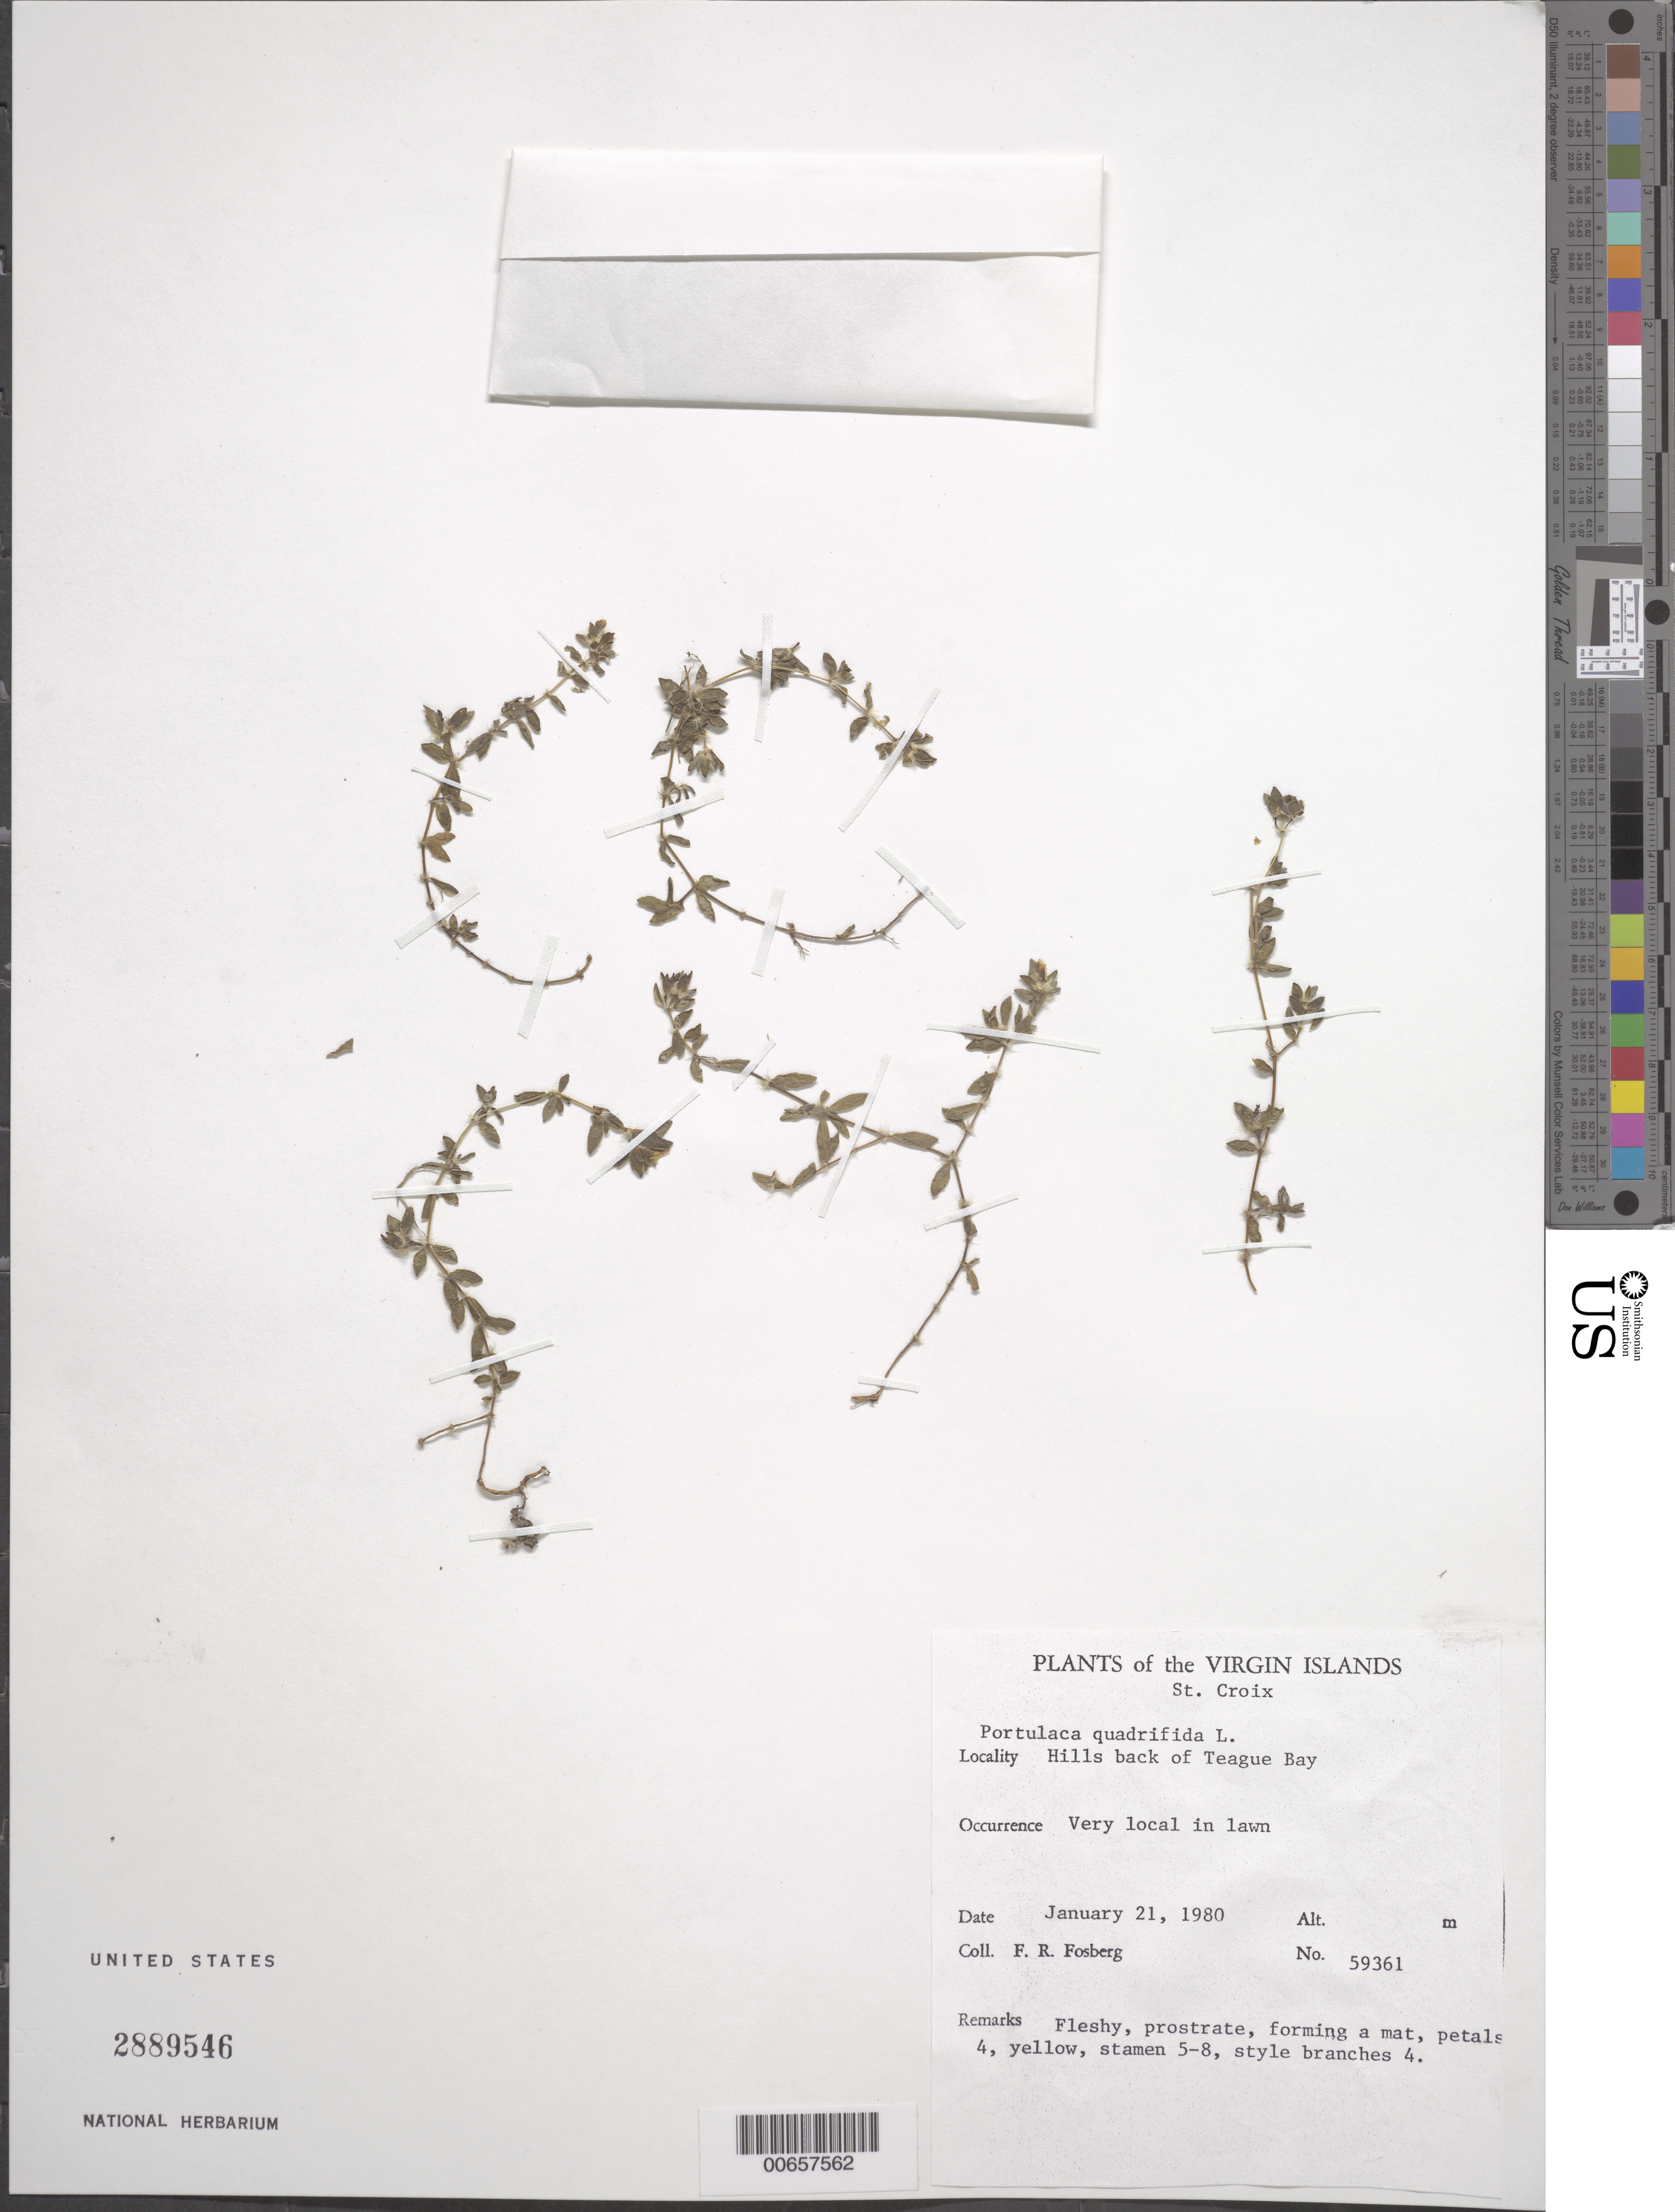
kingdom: Plantae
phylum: Tracheophyta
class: Magnoliopsida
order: Caryophyllales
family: Portulacaceae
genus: Portulaca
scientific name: Portulaca quadrifida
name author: L.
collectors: F. R. Fosberg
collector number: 59361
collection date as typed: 21 Jan 1980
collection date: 1980-01-21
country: U.S. Virgin Islands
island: St. Croix Island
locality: Teague Bay, hills back of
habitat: Very local in lawn; hills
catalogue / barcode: US 2889546